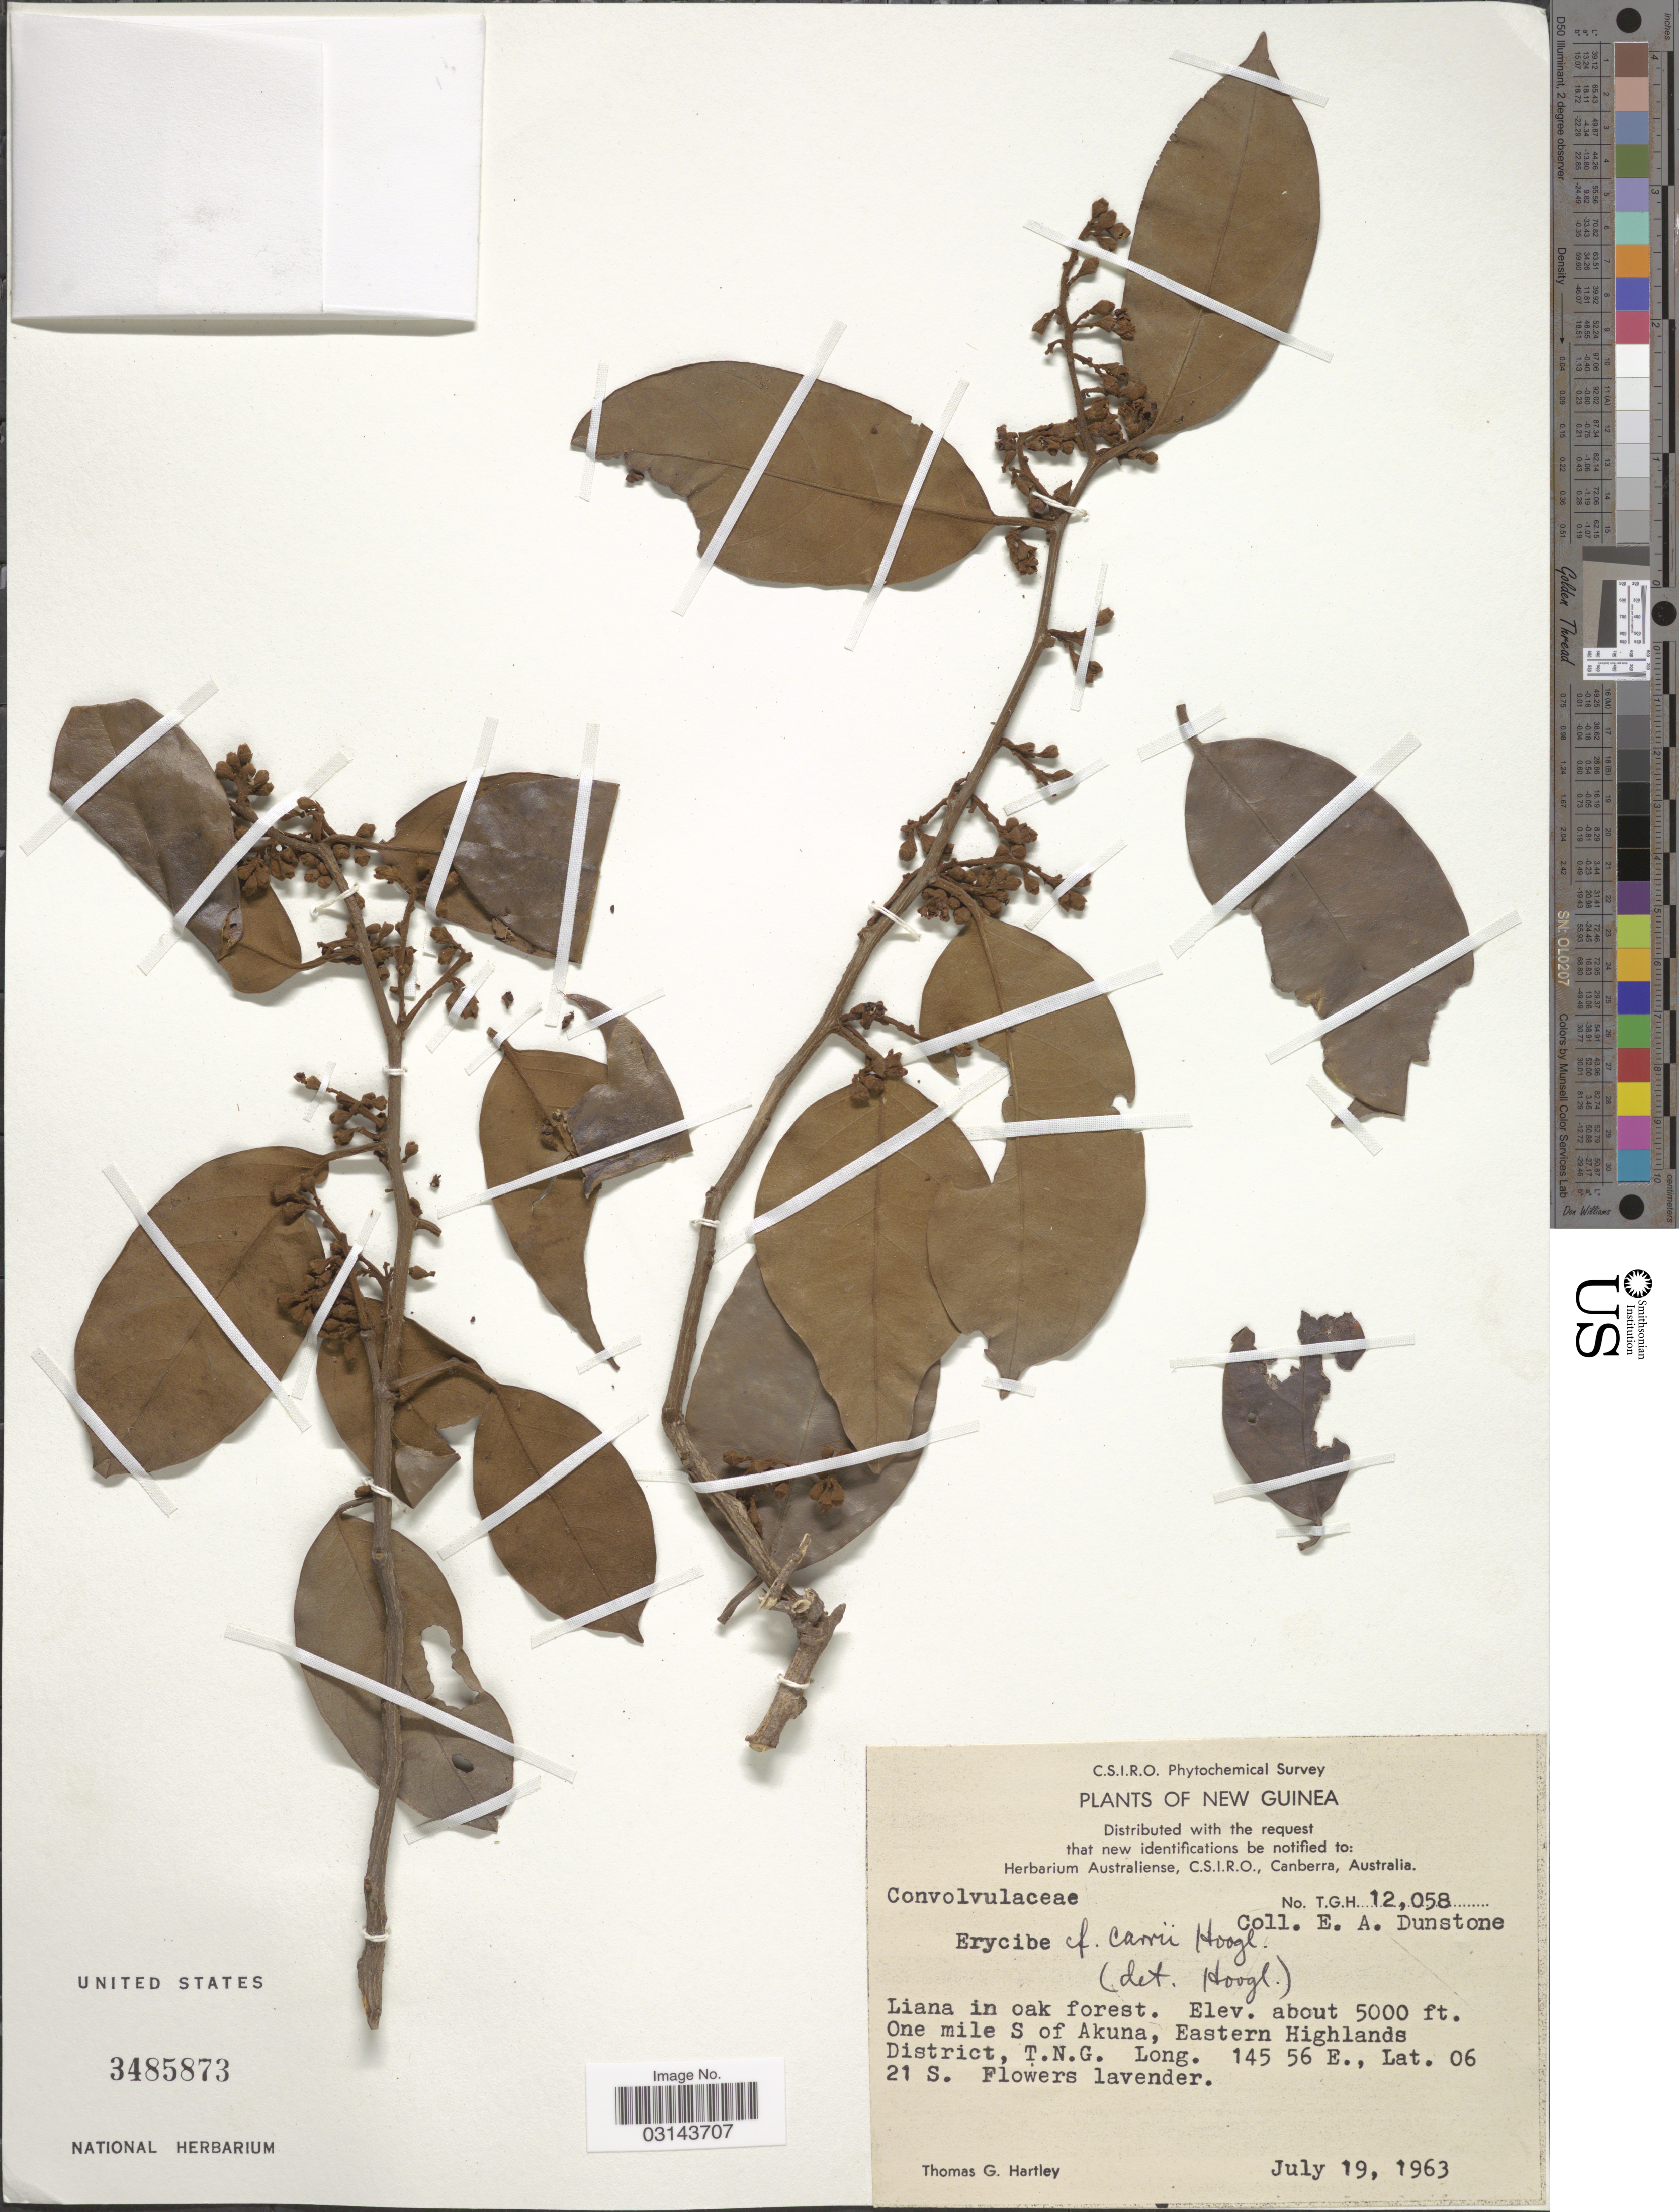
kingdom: Plantae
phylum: Tracheophyta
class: Magnoliopsida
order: Solanales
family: Convolvulaceae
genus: Erycibe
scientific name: Erycibe carrii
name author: Hoogland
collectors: T. G. Hartley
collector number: T.G.H. 12058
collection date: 1963-07-19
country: Papua New Guinea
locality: New Guinea. One mile S of Akuna, Eastern Highlands District.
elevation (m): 1524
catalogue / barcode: US 3485873